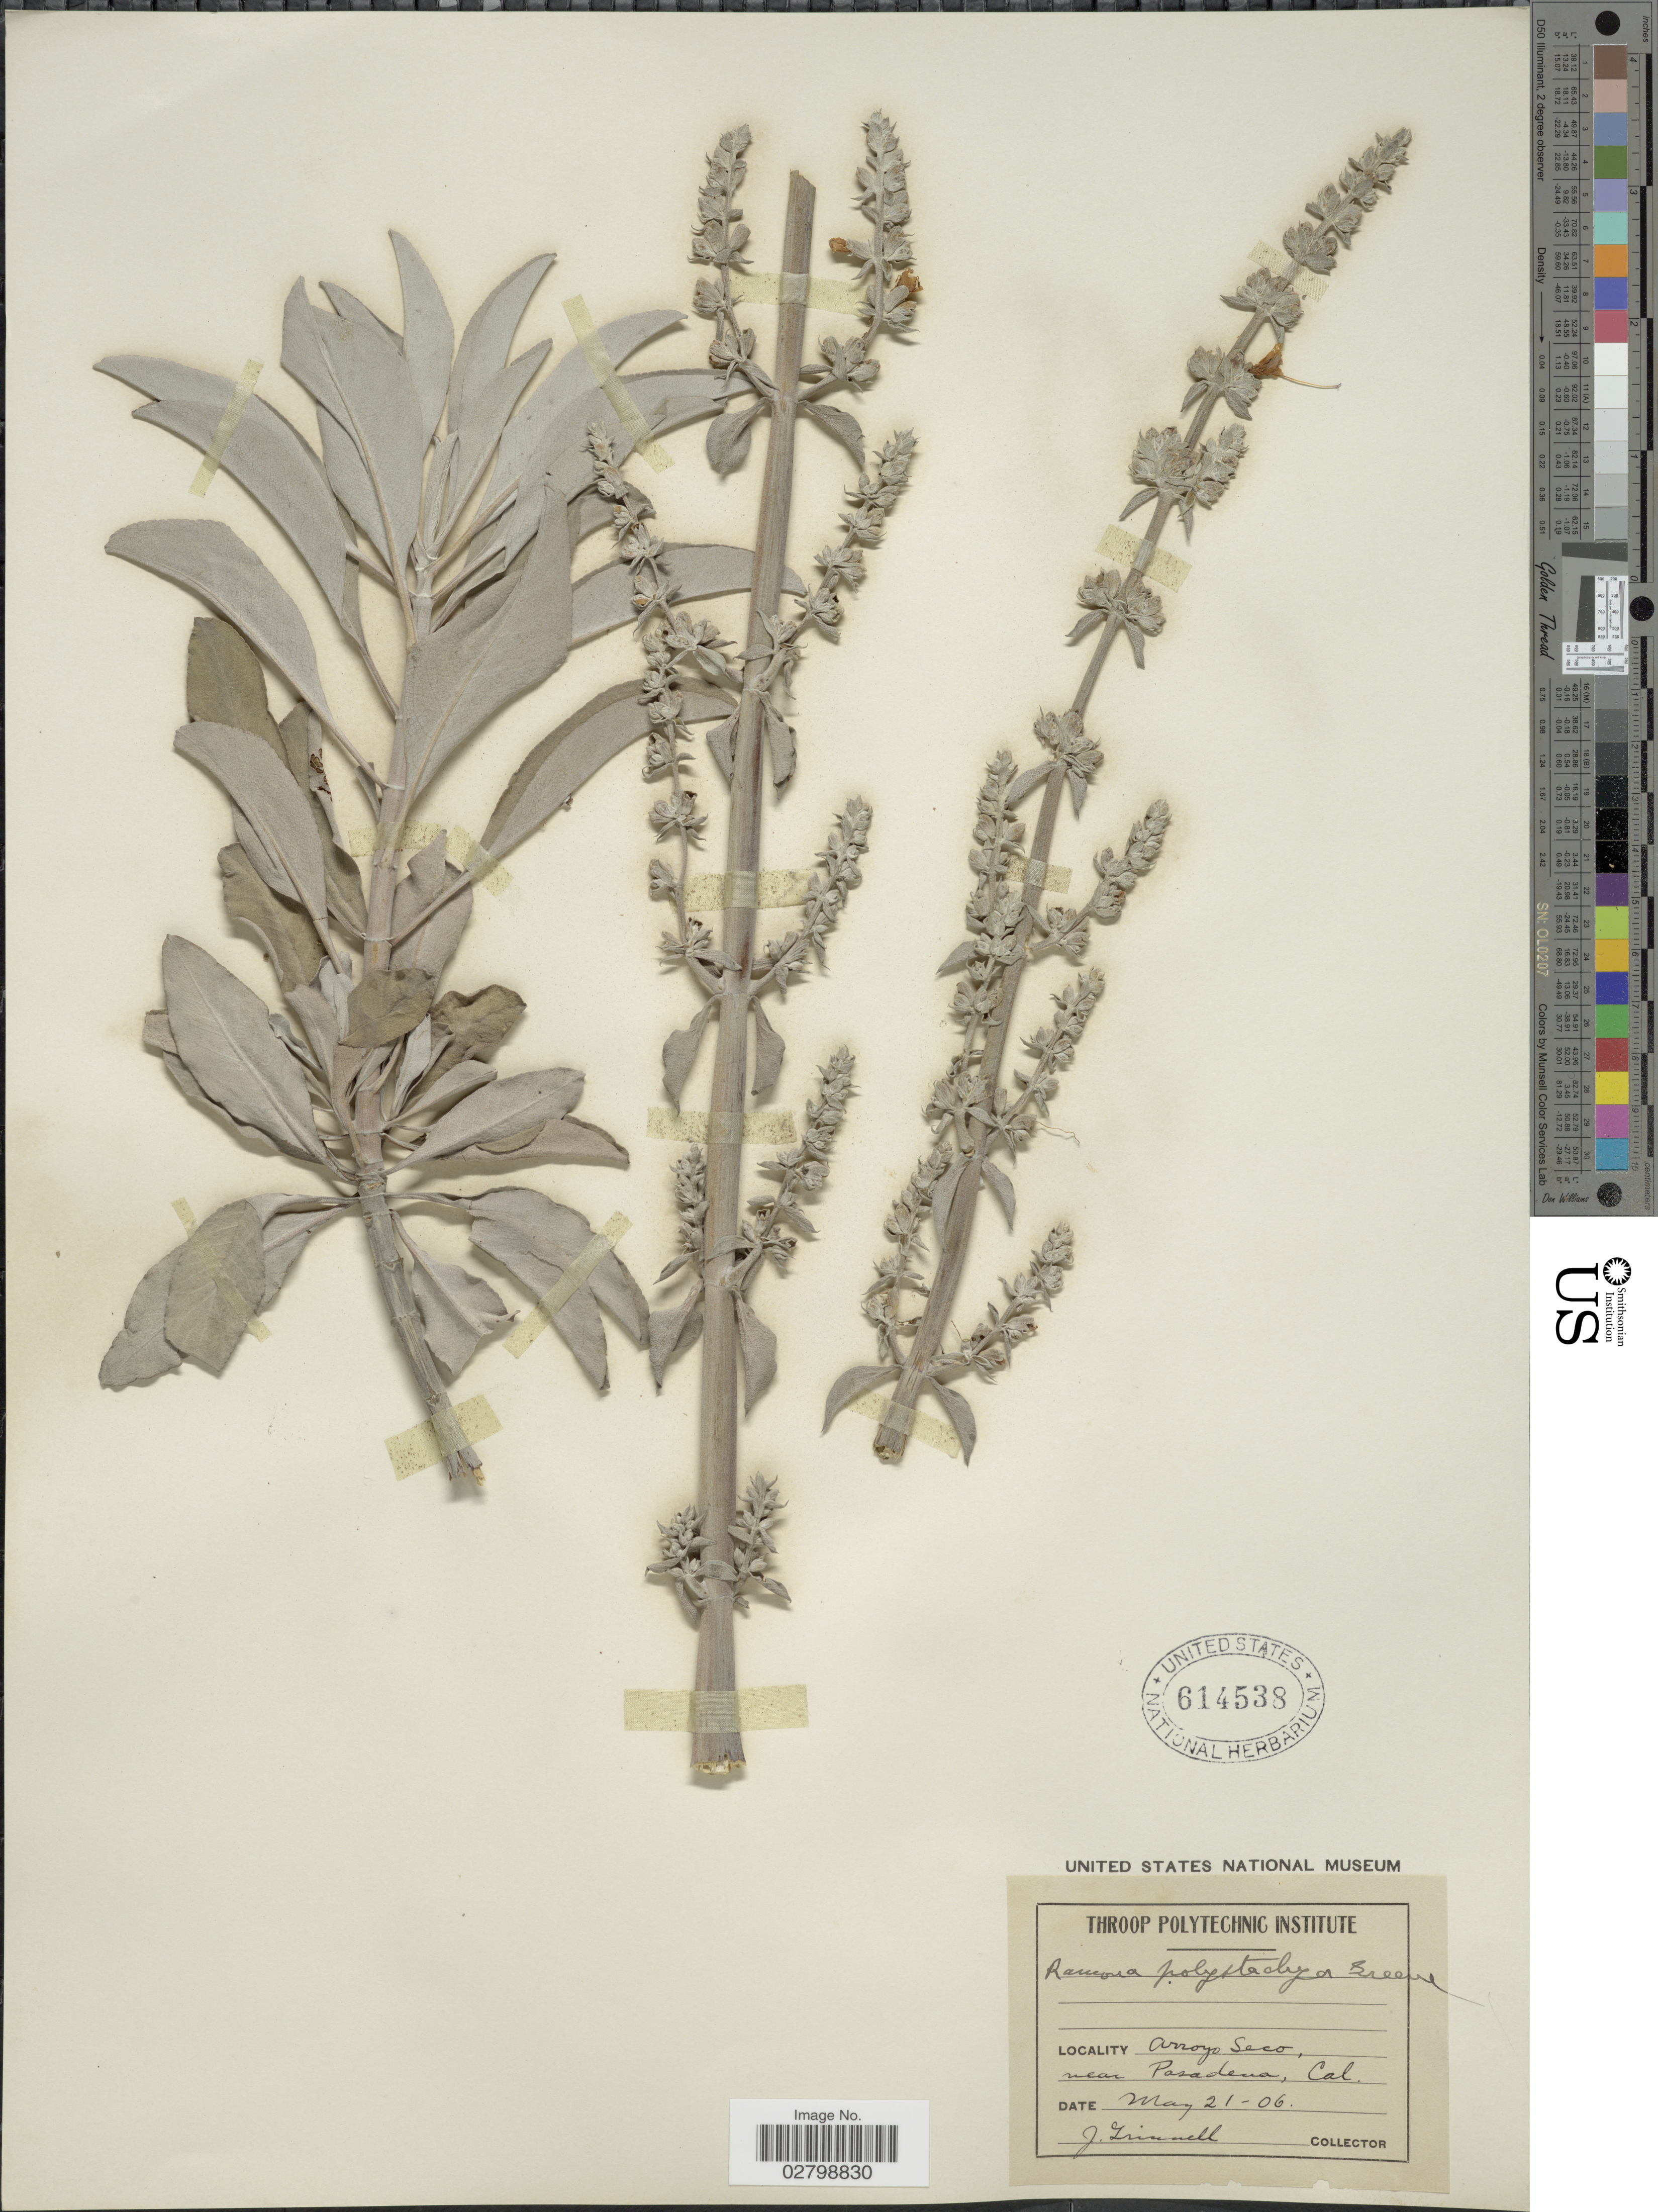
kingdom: Plantae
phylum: Tracheophyta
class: Magnoliopsida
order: Lamiales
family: Lamiaceae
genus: Salvia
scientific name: Salvia apiana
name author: Jeps.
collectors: J. Grinnell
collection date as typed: Transcribed d/m/y: 21/5/6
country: Portugal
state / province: Madeira (Aut. Reg.)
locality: Arroyo Seco, near Pasadena.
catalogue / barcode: US 614538